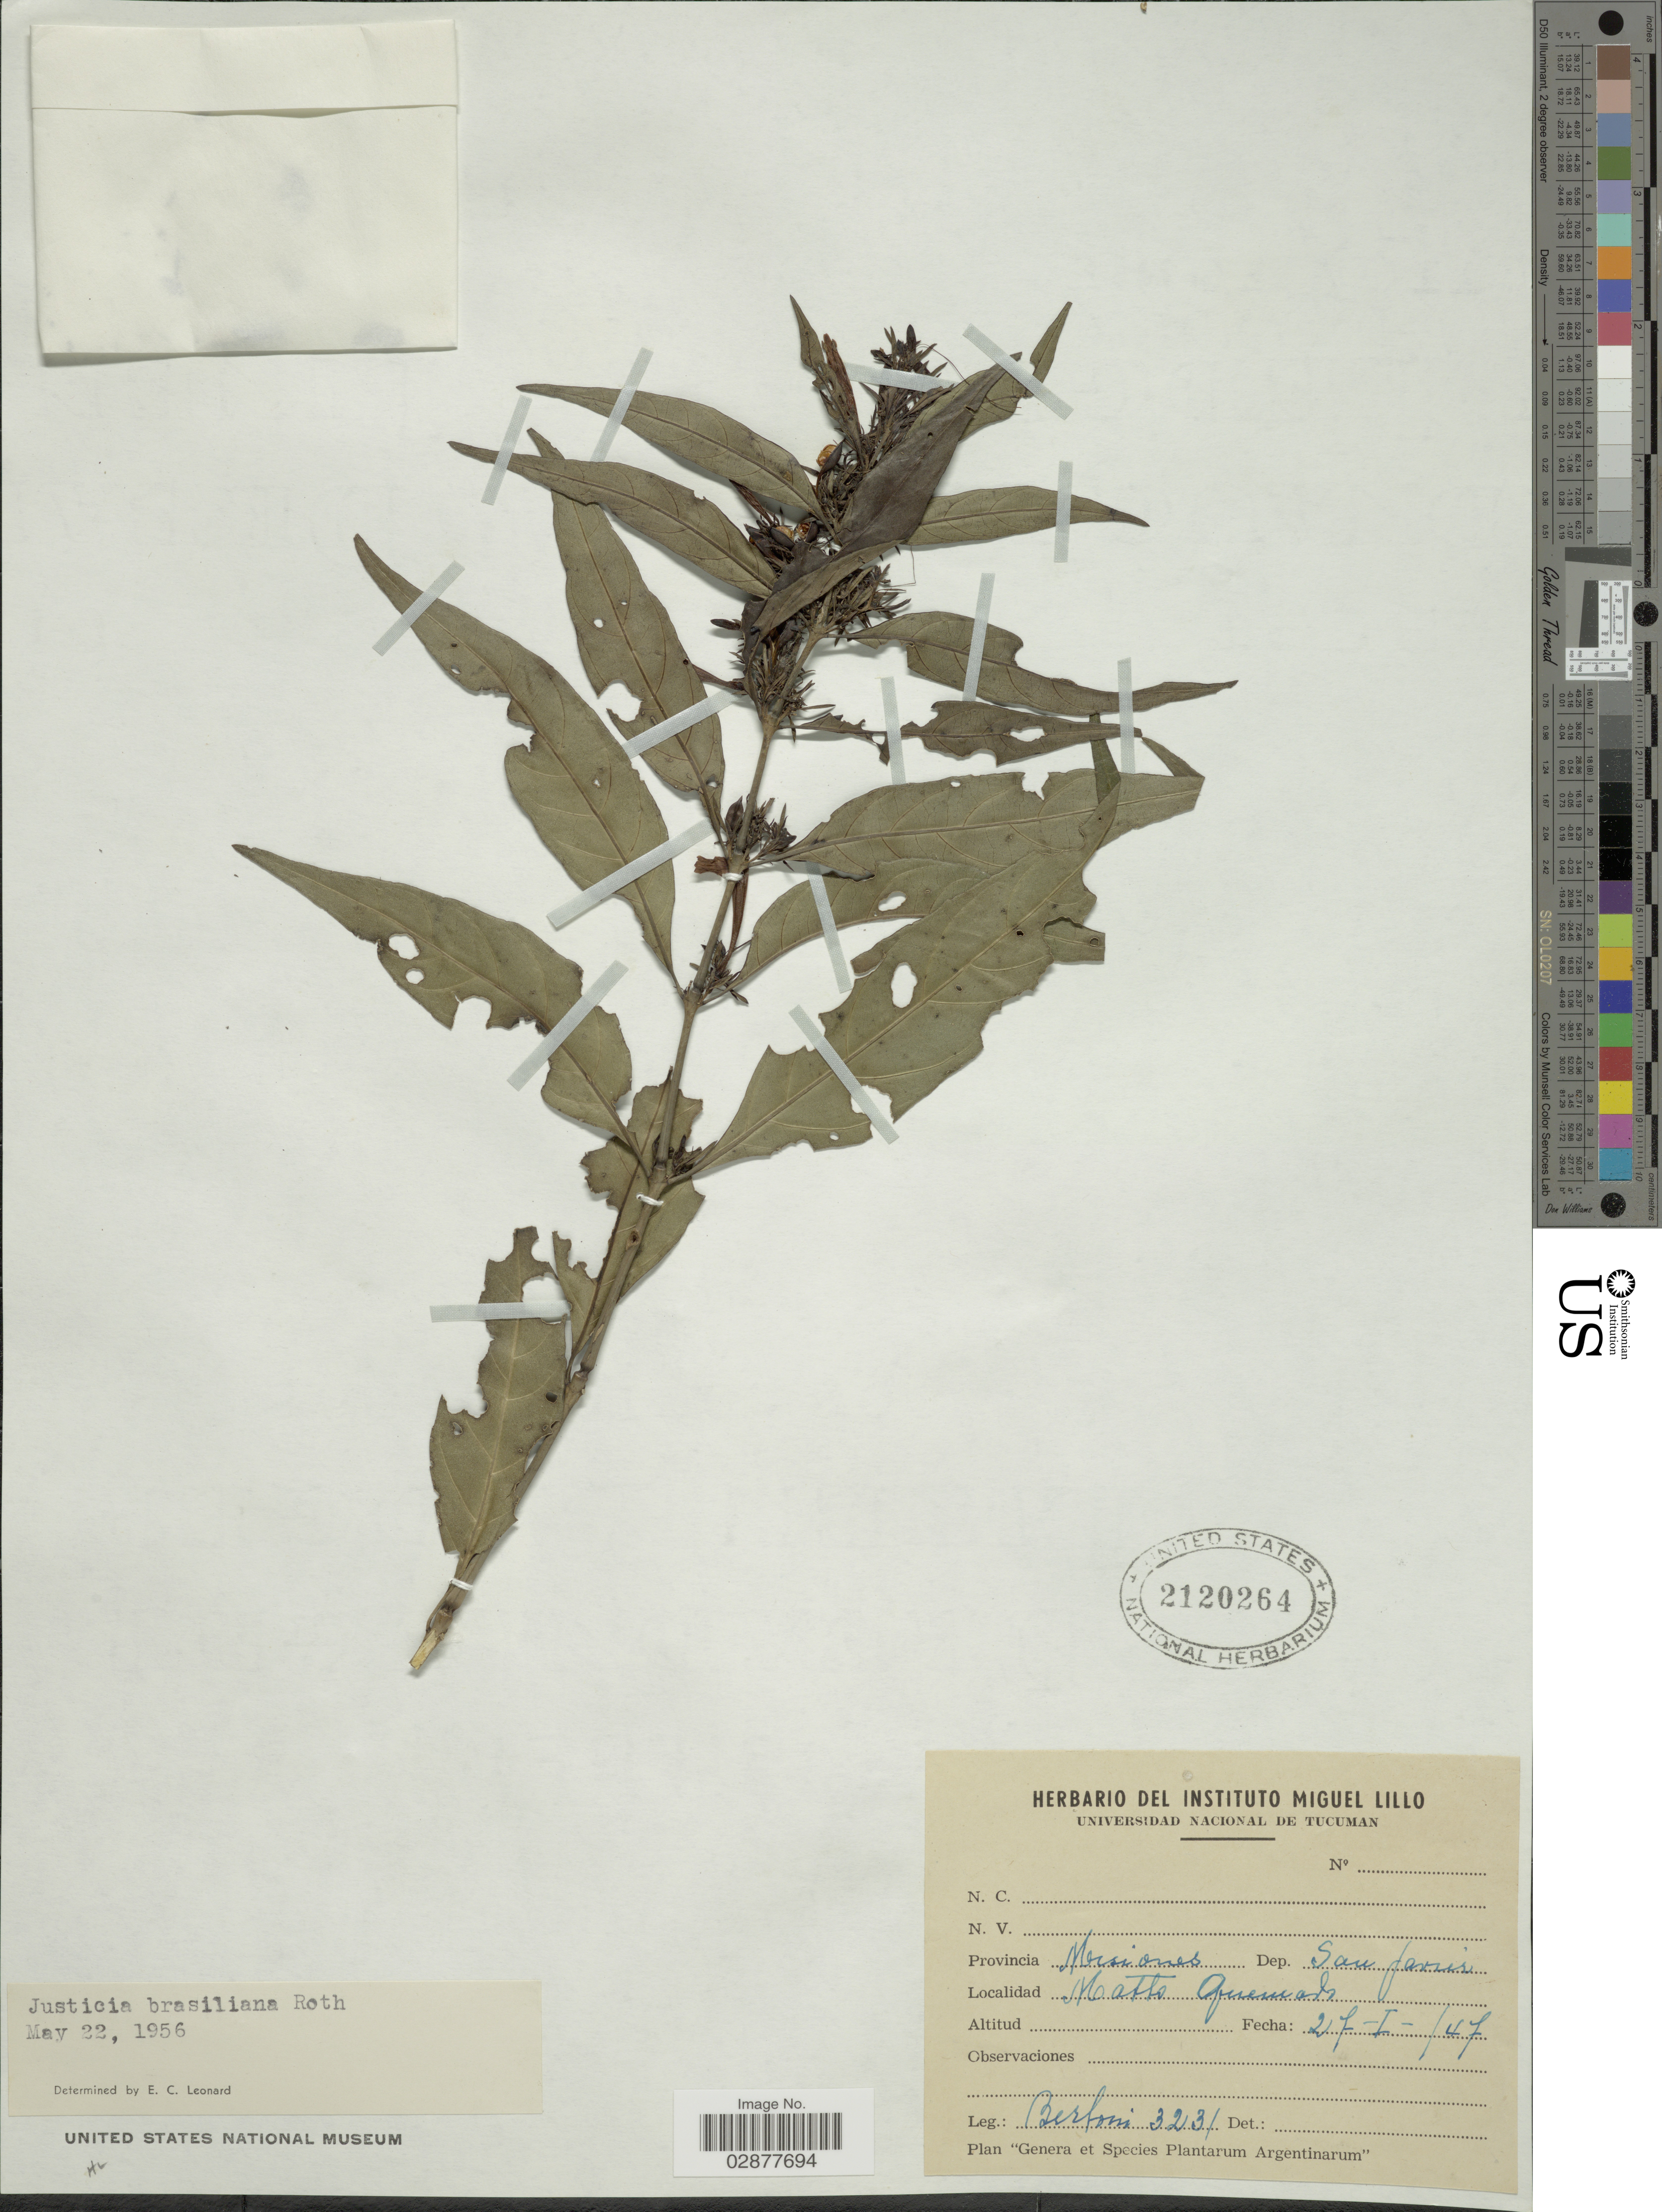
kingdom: Plantae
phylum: Tracheophyta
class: Magnoliopsida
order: Lamiales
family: Acanthaceae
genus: Justicia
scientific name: Justicia brasiliana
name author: Roth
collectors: -- Bertoni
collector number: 3231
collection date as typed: Transcribed d/m/y: 27/1/47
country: Argentina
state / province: Misiones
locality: Dep. San Javier, Matto Quemado.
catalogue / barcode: US 2120264